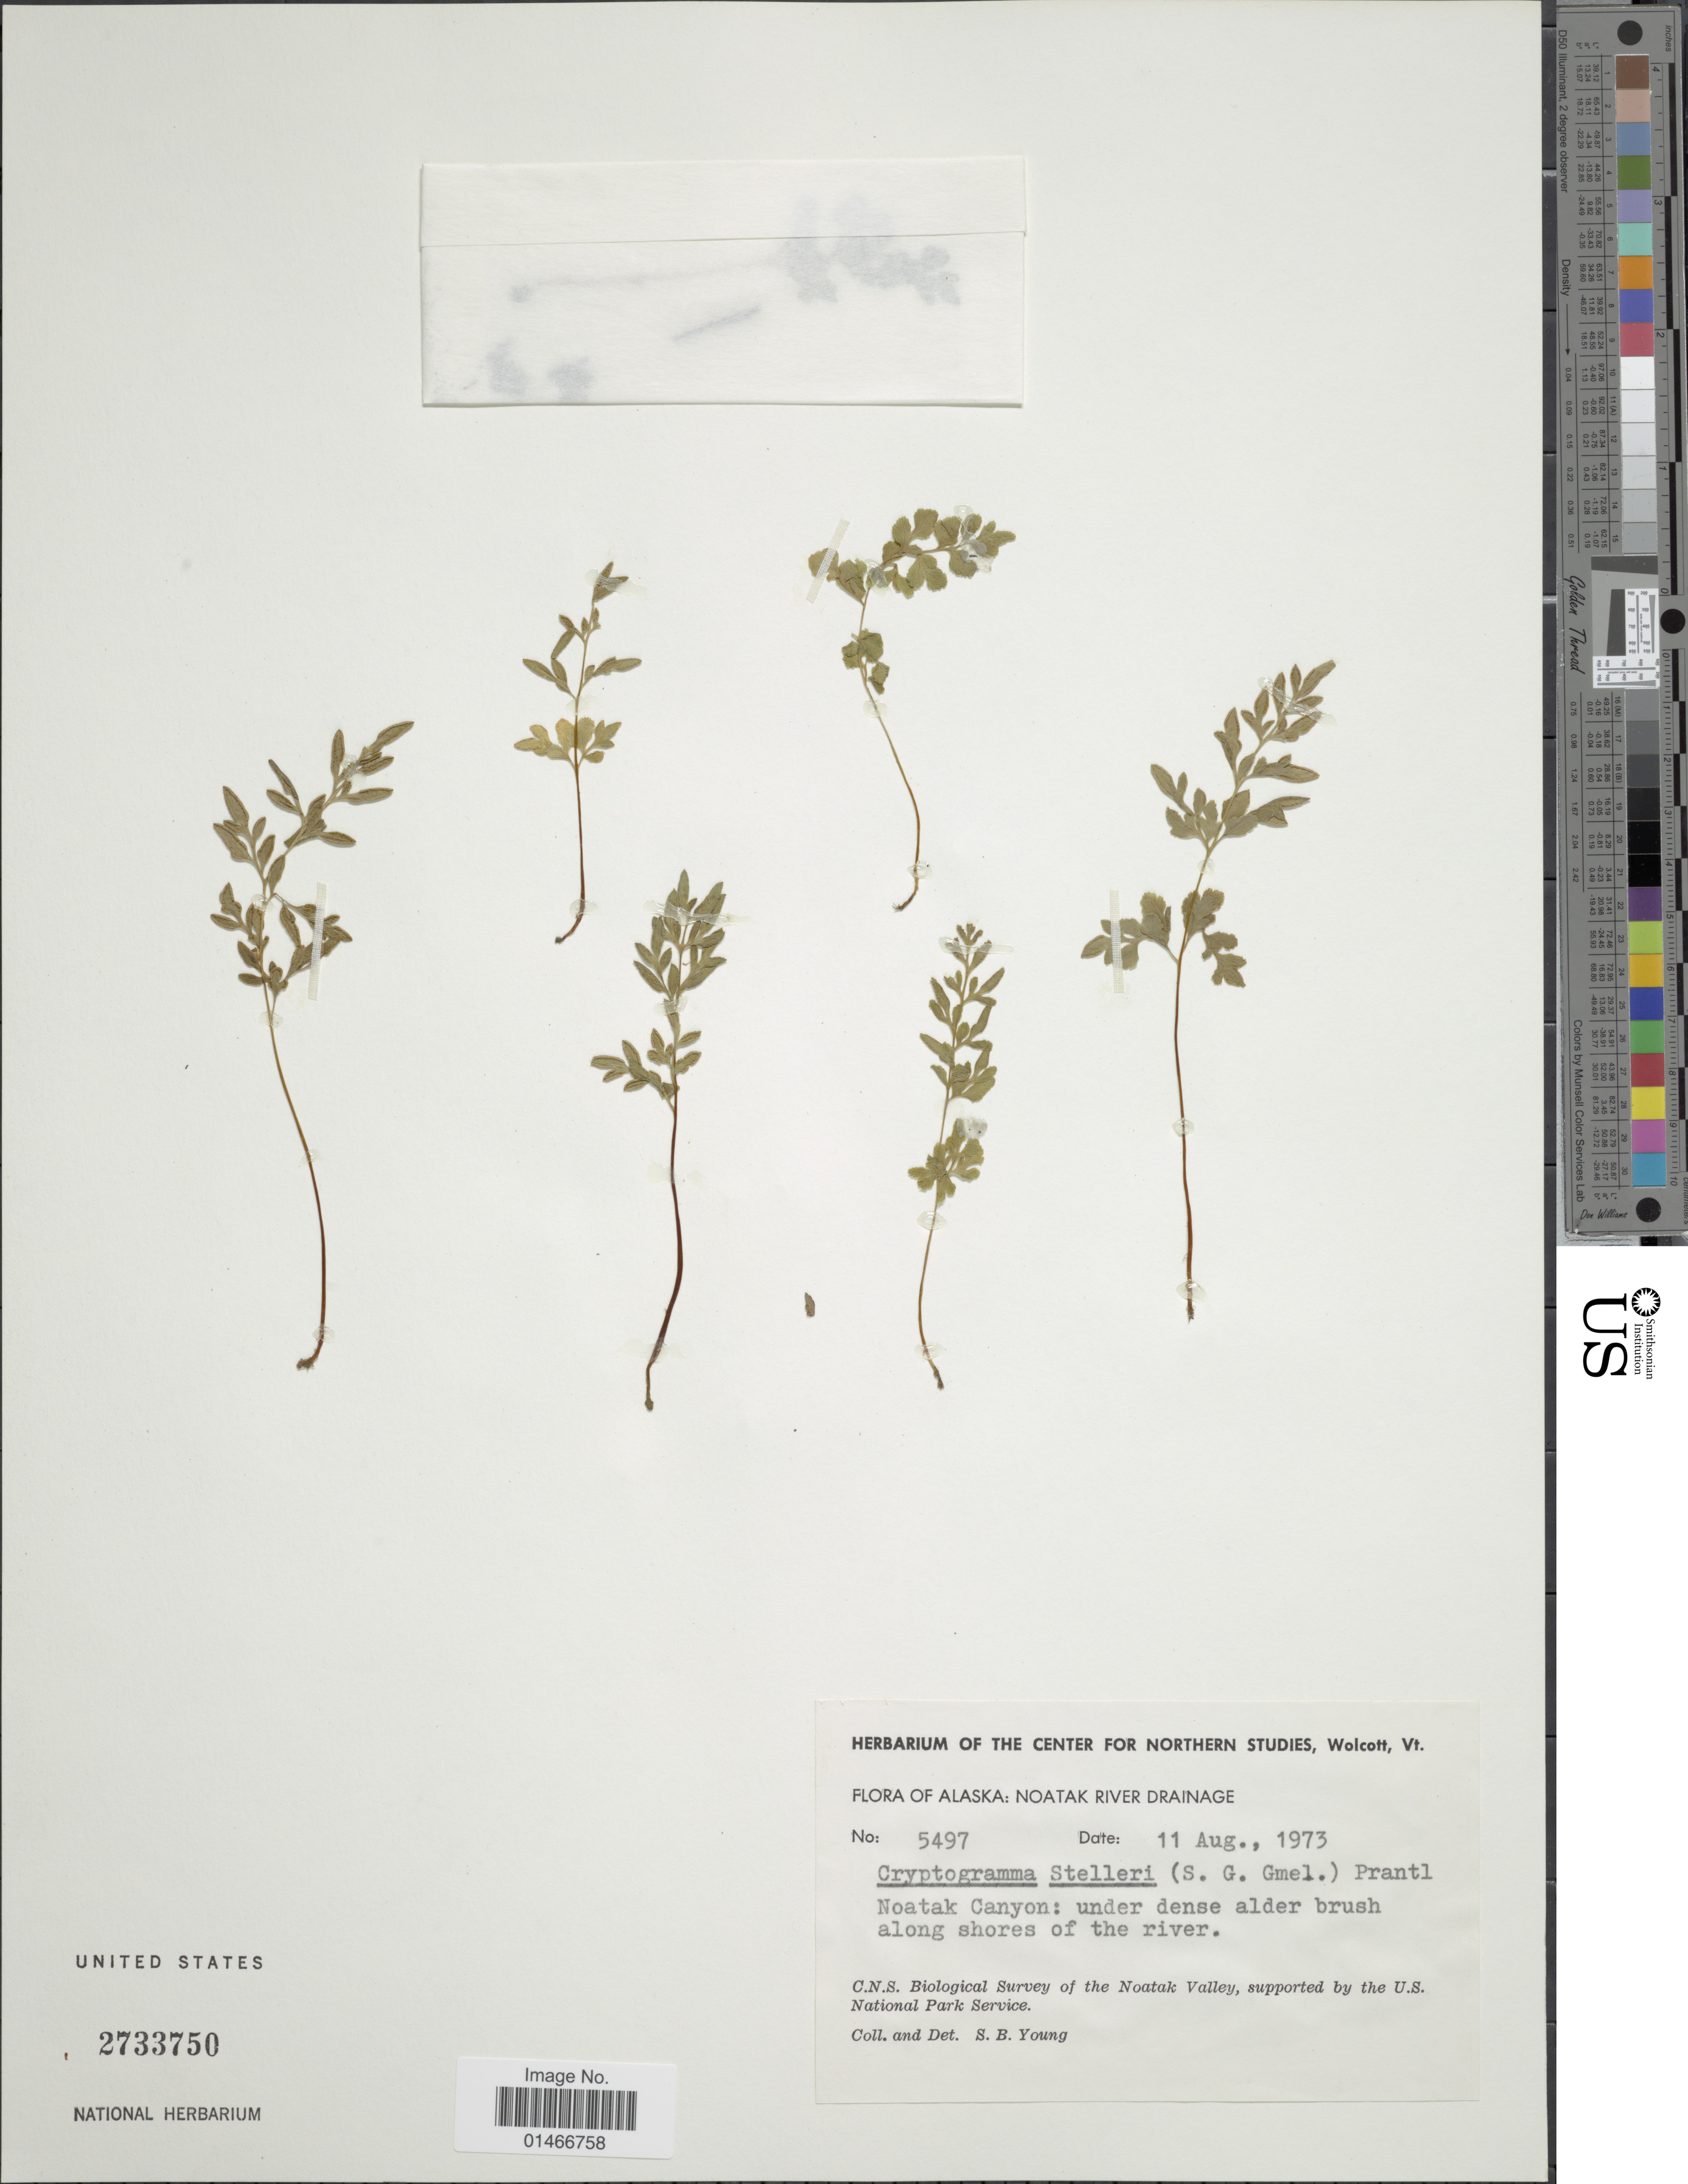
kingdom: Plantae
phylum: Tracheophyta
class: Polypodiopsida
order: Polypodiales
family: Pteridaceae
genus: Cryptogramma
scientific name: Cryptogramma stelleri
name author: (S.G. Gmel.) Prantl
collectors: S. Young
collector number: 5497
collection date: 1973-08-11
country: United States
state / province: Alaska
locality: Noatak River drainage. Noatak Canyon: under dense alder brush along shores of the river.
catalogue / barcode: US 2733750